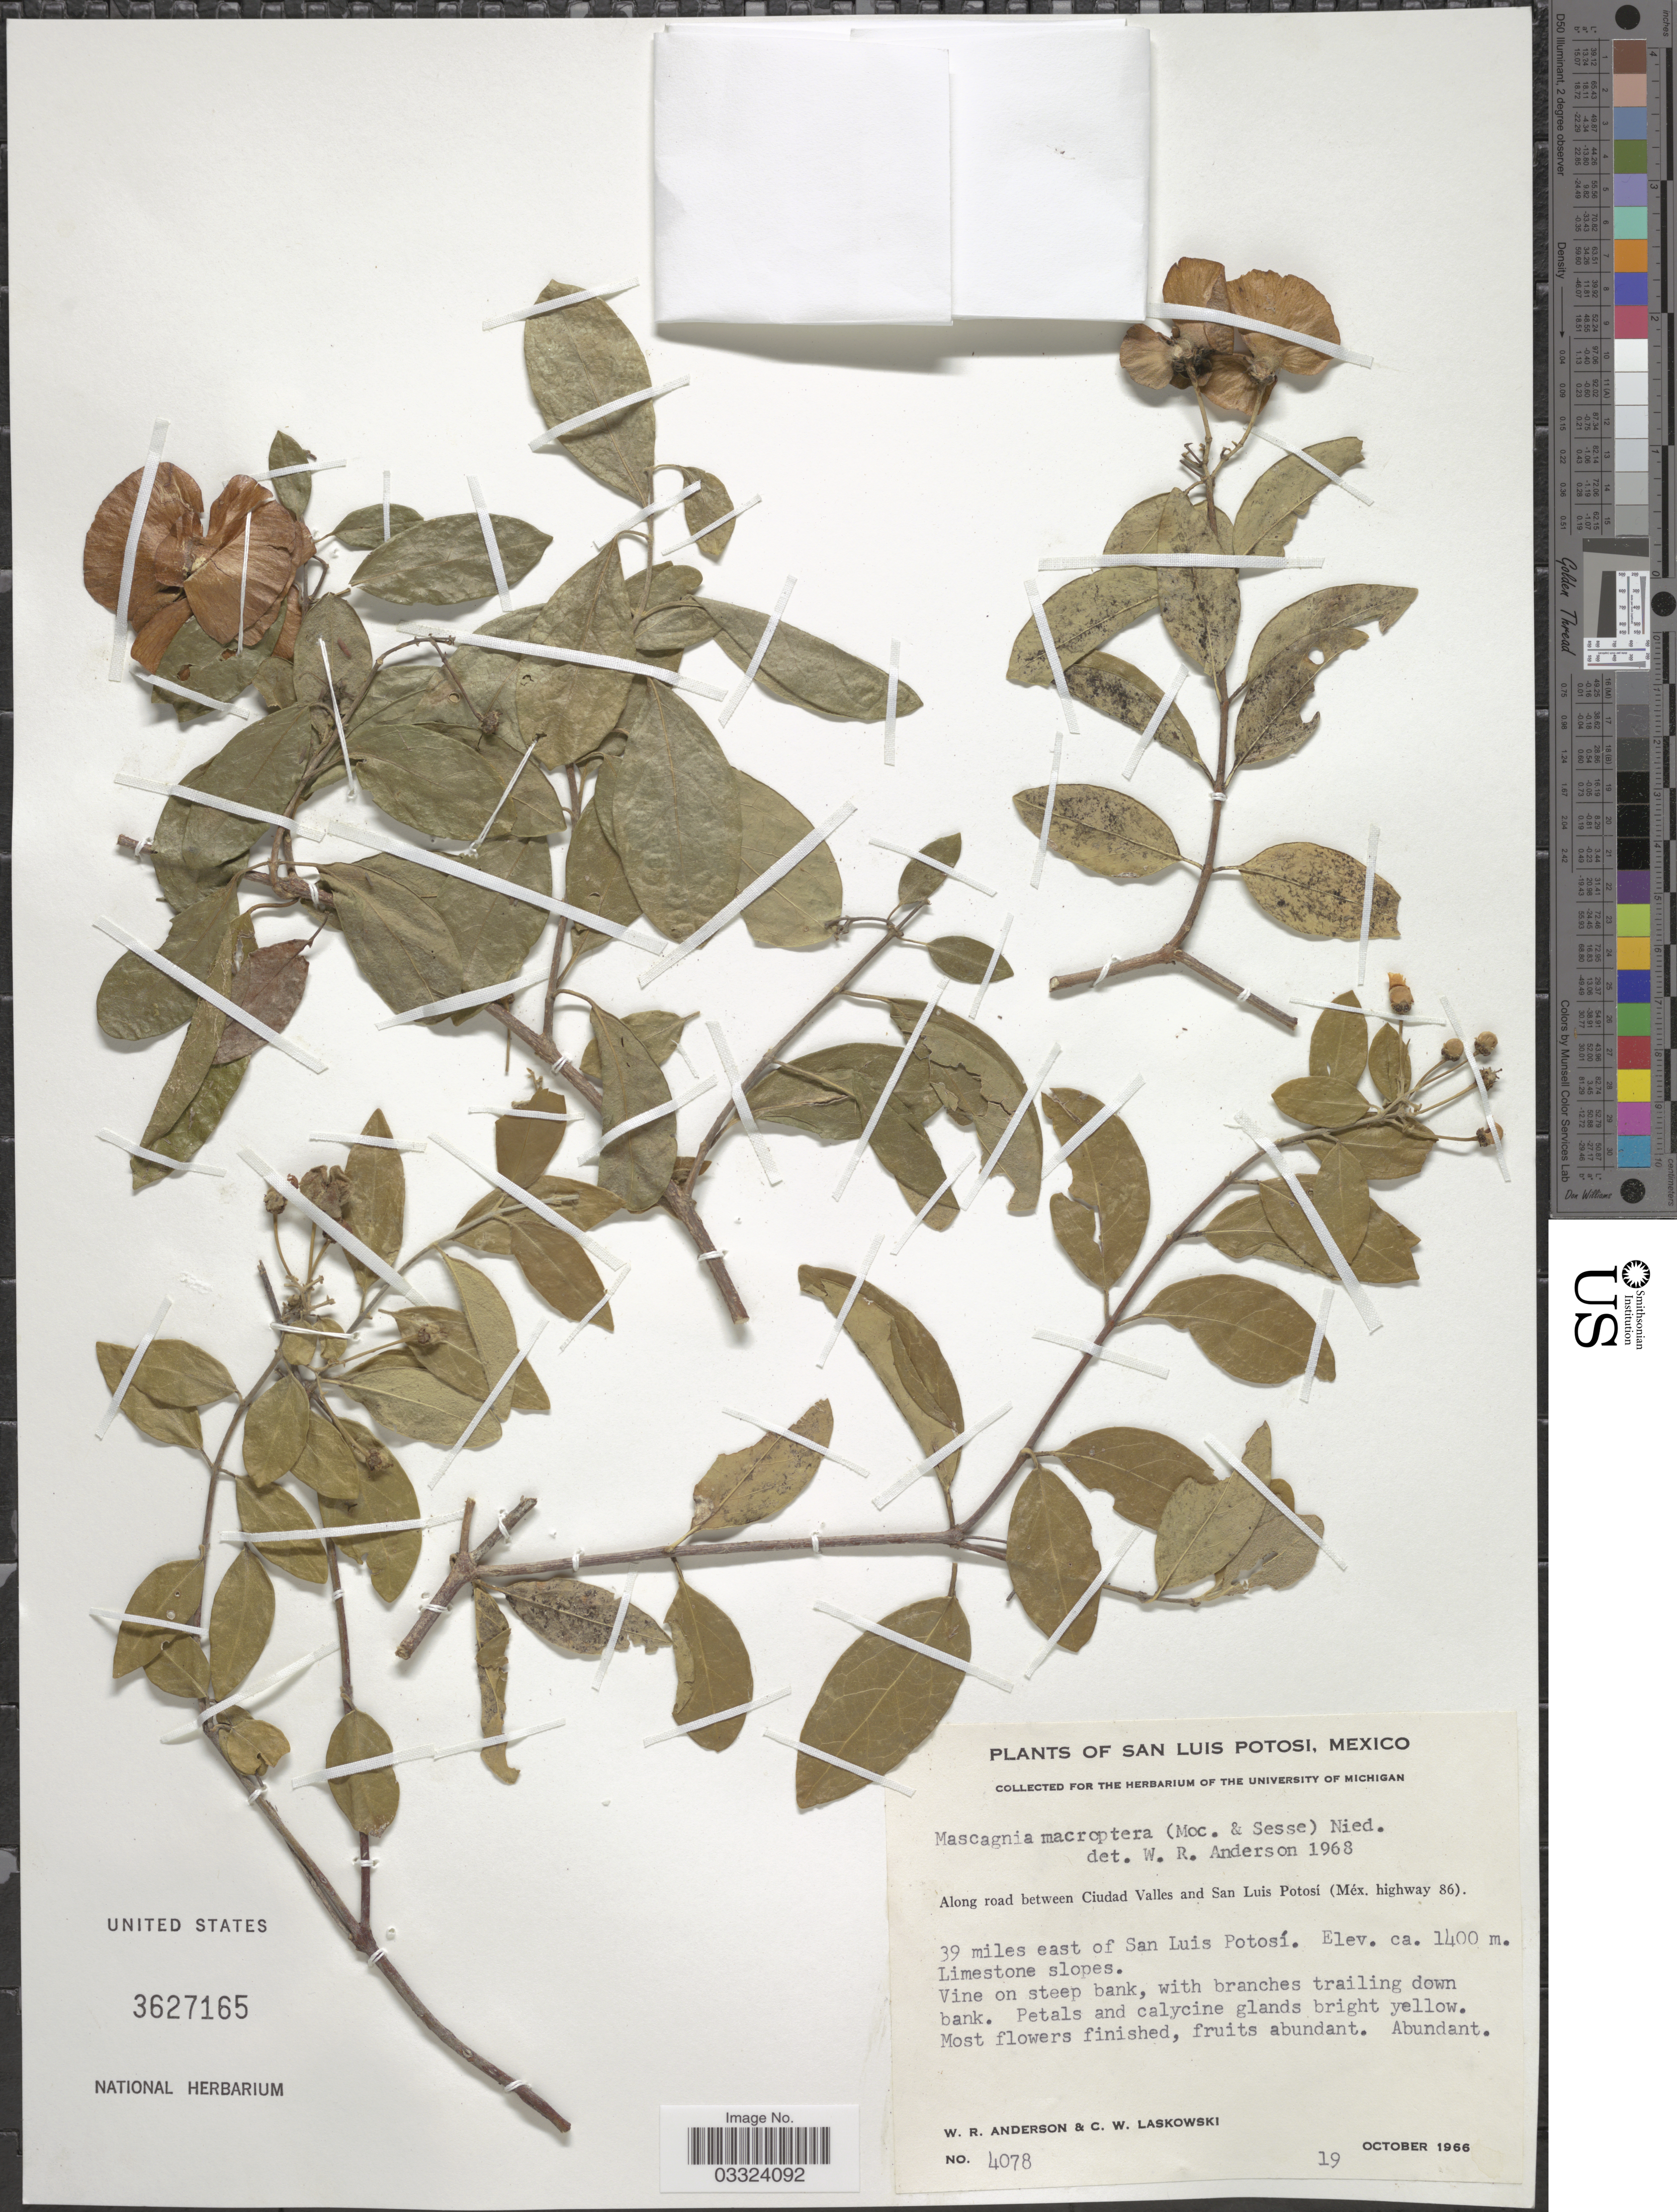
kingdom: Plantae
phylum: Tracheophyta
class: Magnoliopsida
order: Malpighiales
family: Malpighiaceae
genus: Callaeum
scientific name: Callaeum macropterum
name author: (Moc. & Sessé ex DC.) D.M. Johnson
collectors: W. Anderson & C. Laskowski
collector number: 4078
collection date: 1966-10-19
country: Mexico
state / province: San Luis Potosí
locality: Along road between Ciudad Valles and San Luis Potosí (Méx. highway 86). 39 miles east of San Luis Potosí.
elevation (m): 1400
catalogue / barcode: US 3627165